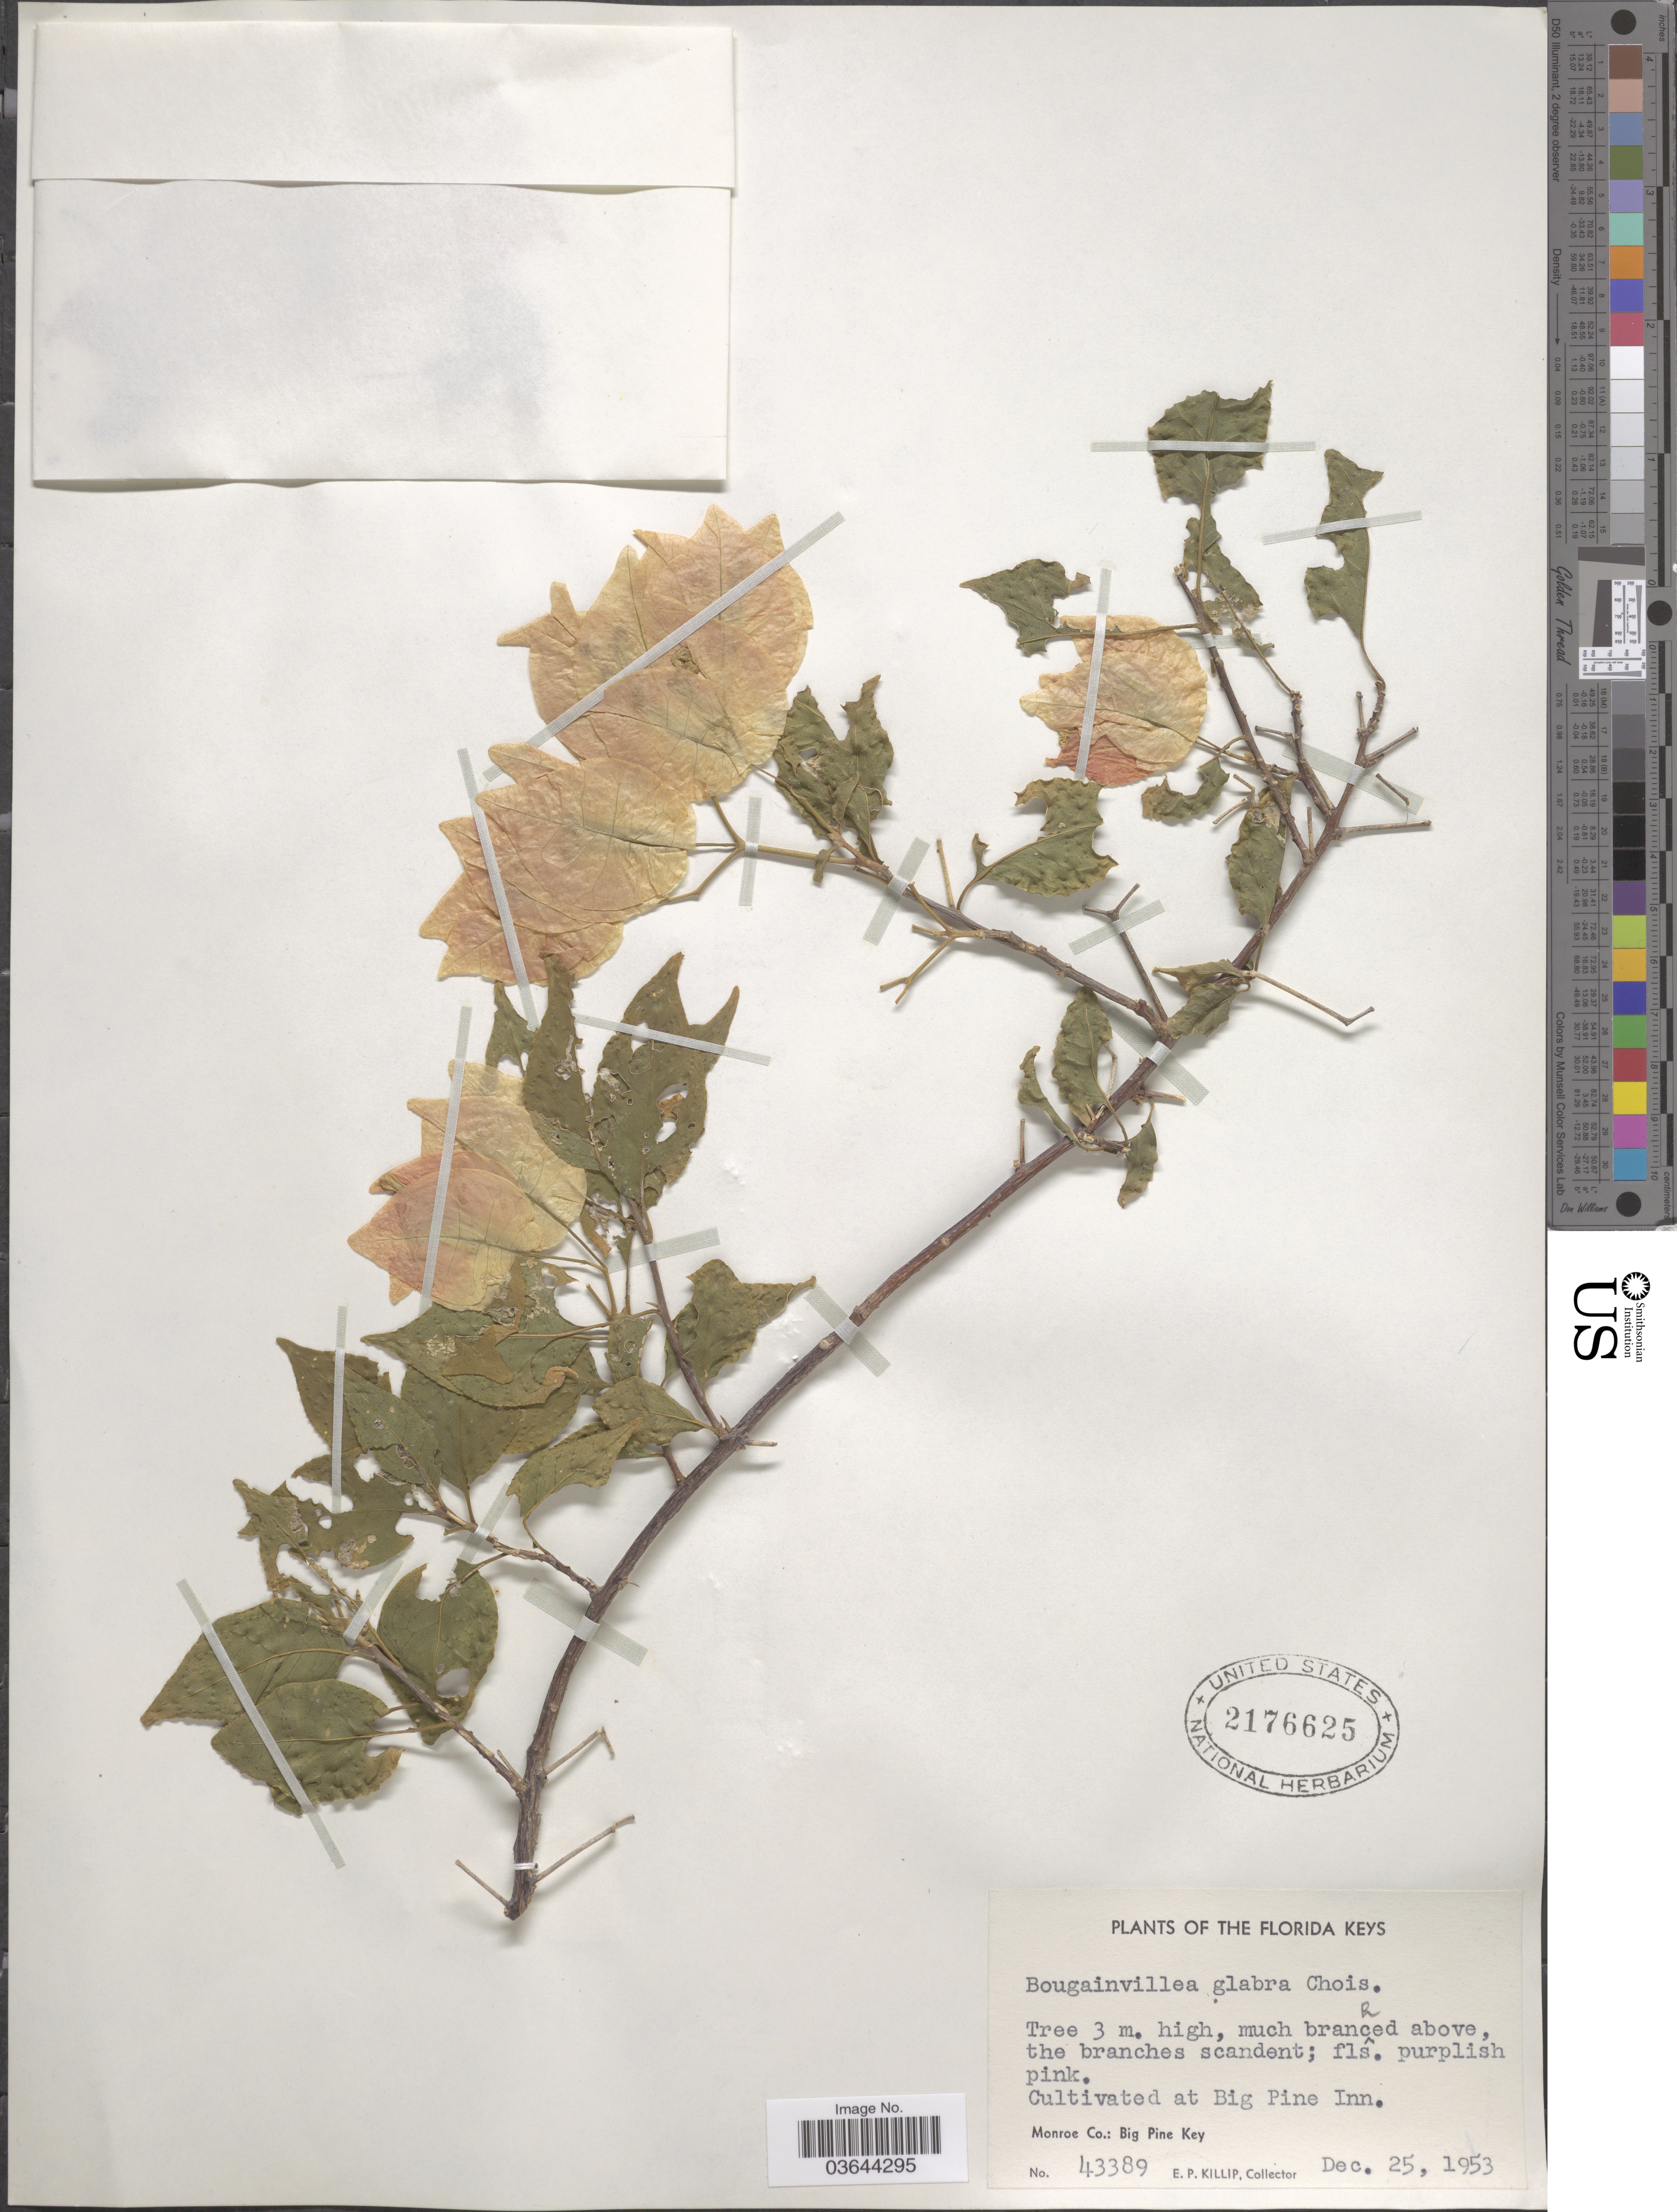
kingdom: Plantae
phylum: Tracheophyta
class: Magnoliopsida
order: Caryophyllales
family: Nyctaginaceae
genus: Bougainvillea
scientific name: Bougainvillea glabra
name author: Choisy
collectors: E. P. Killip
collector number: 43389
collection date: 1953-12-25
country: United States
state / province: Florida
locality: Big Pine Inn. Monroe Co.: Big Pine Key.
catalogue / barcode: US 2176625